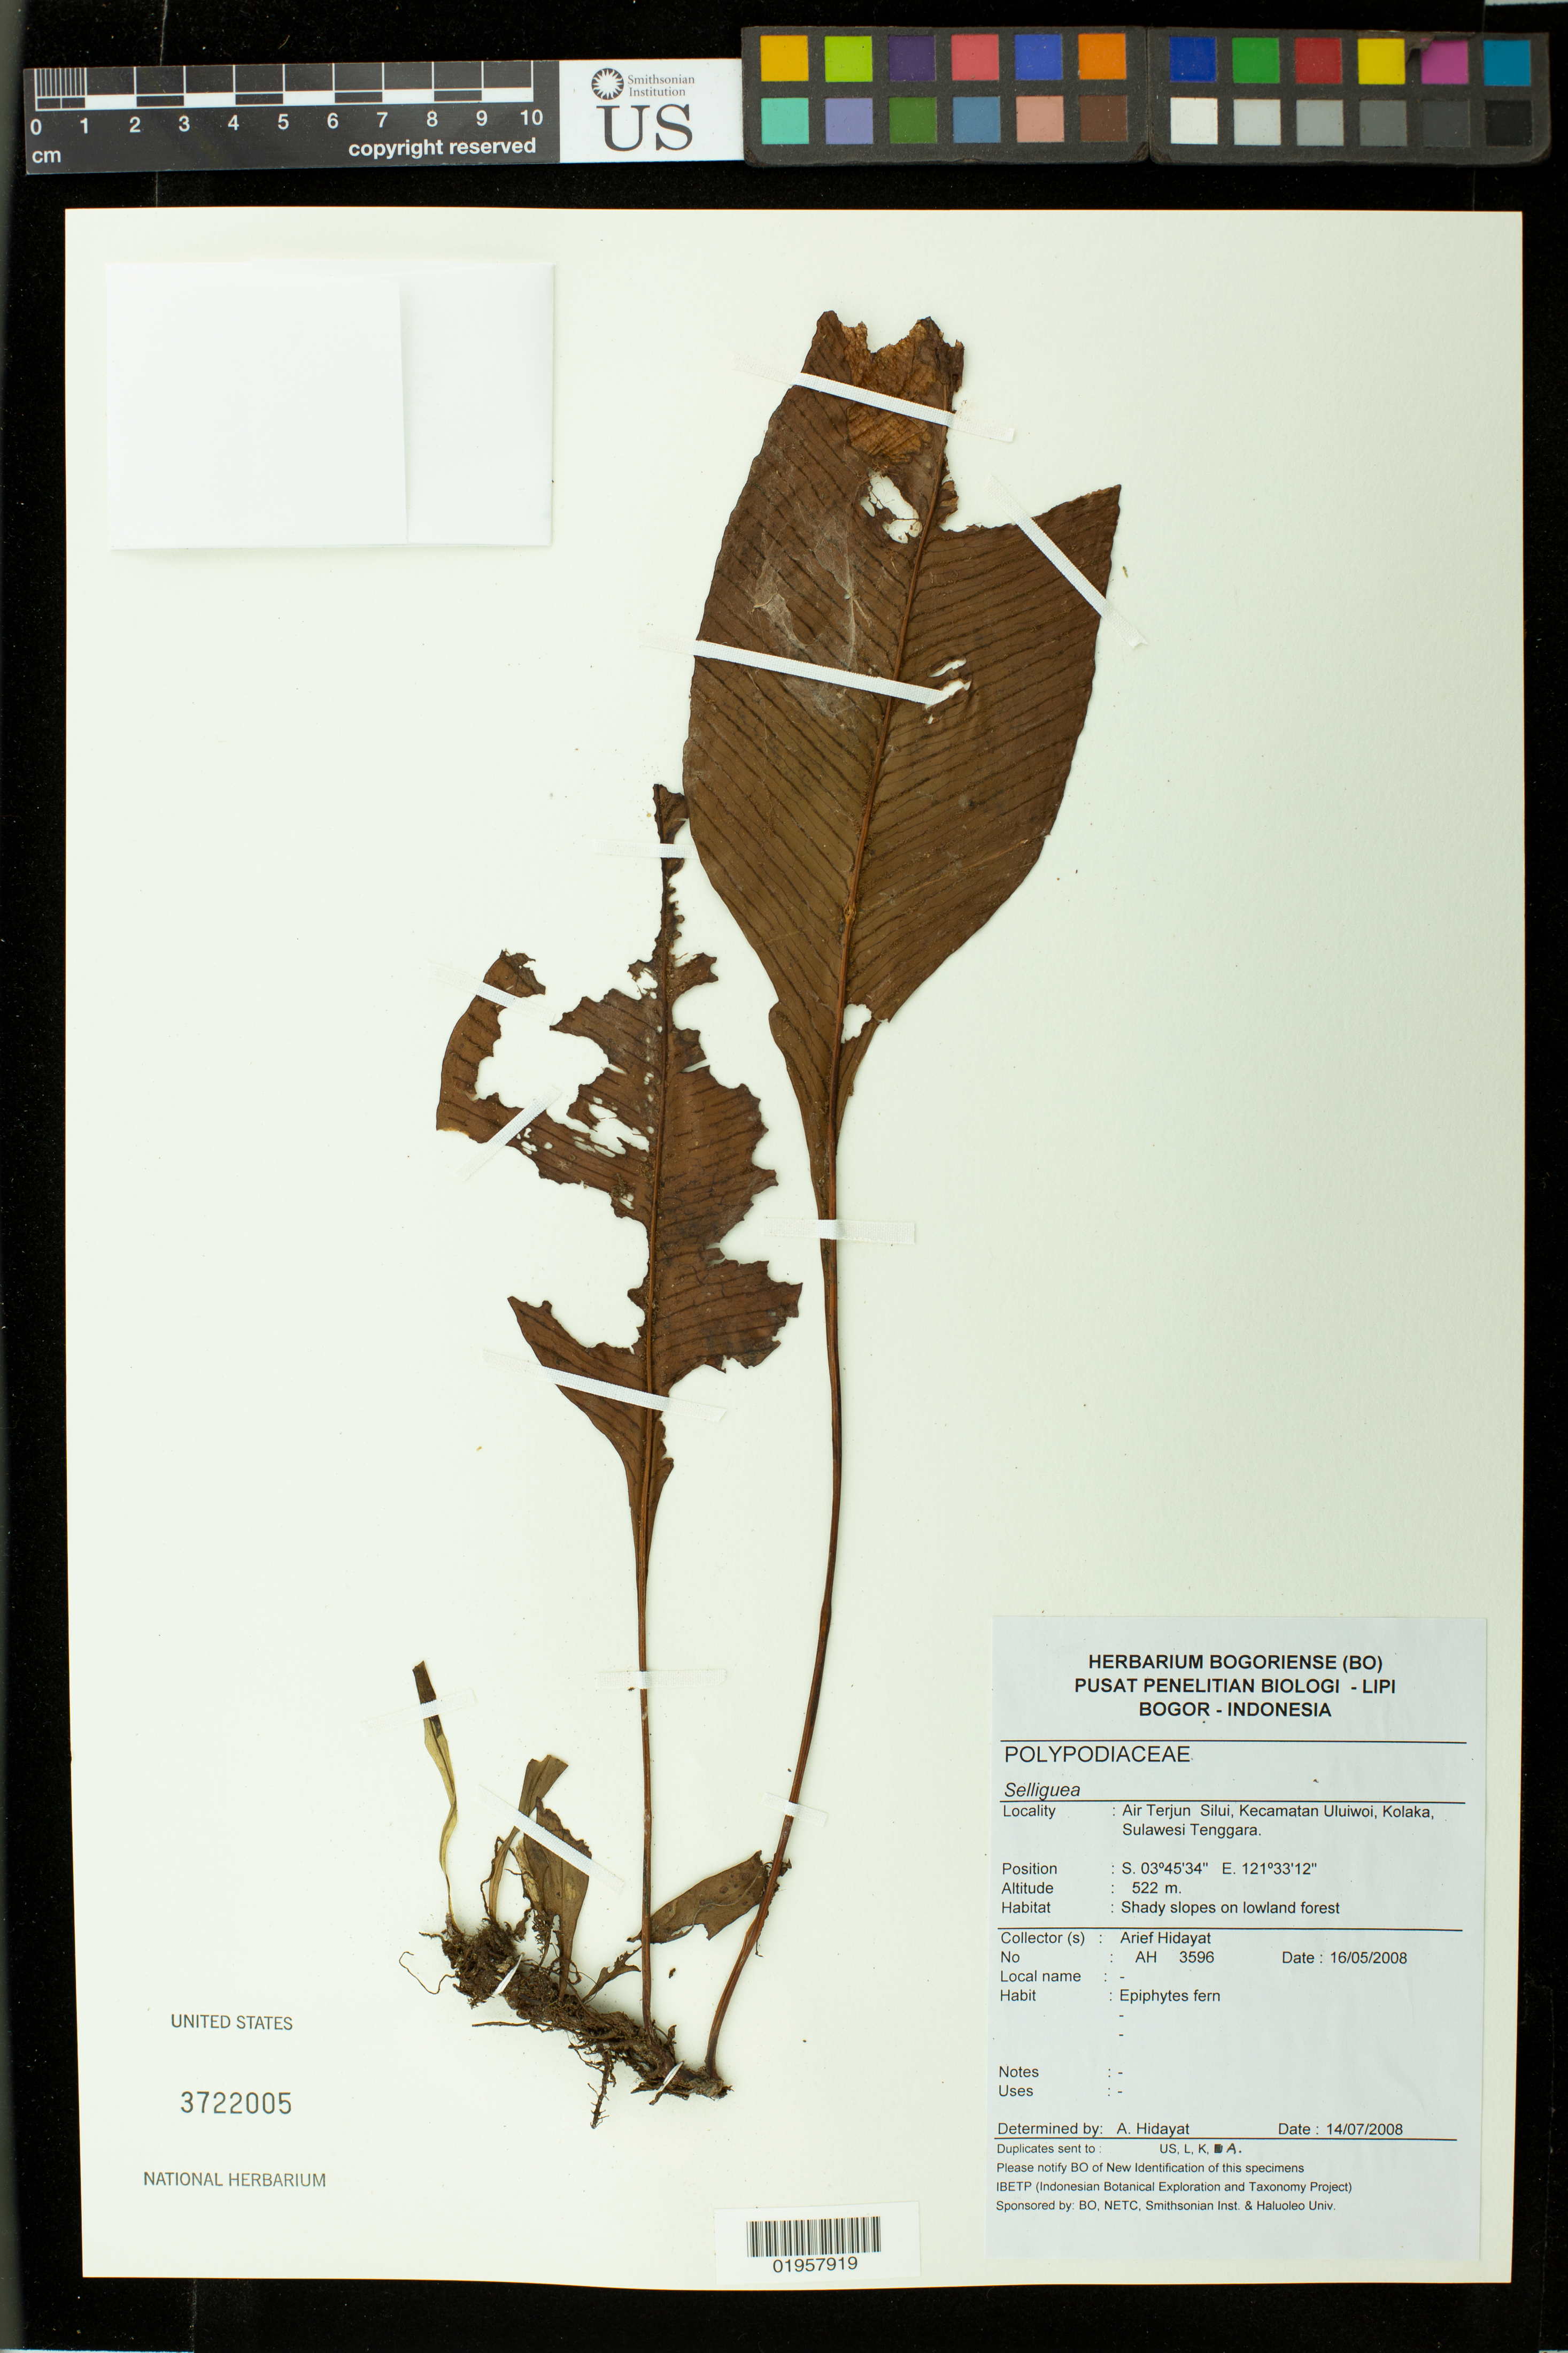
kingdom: Plantae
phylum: Tracheophyta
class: Polypodiopsida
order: Polypodiales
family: Polypodiaceae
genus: Selliguea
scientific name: Selliguea sp.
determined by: Hidayat, Arief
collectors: A. Hidayat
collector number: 3596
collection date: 2008-05-16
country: Indonesia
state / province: Sulawesi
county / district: Sulawesi Tenggara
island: Sulawesi Island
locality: Sulawesi Tenggara [South-East Sulawesi]. Air Terjun Silui, Kecamatan Uluiwoi, Kolaka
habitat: Shady slopes on lowland forest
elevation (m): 522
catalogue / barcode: US 3722005